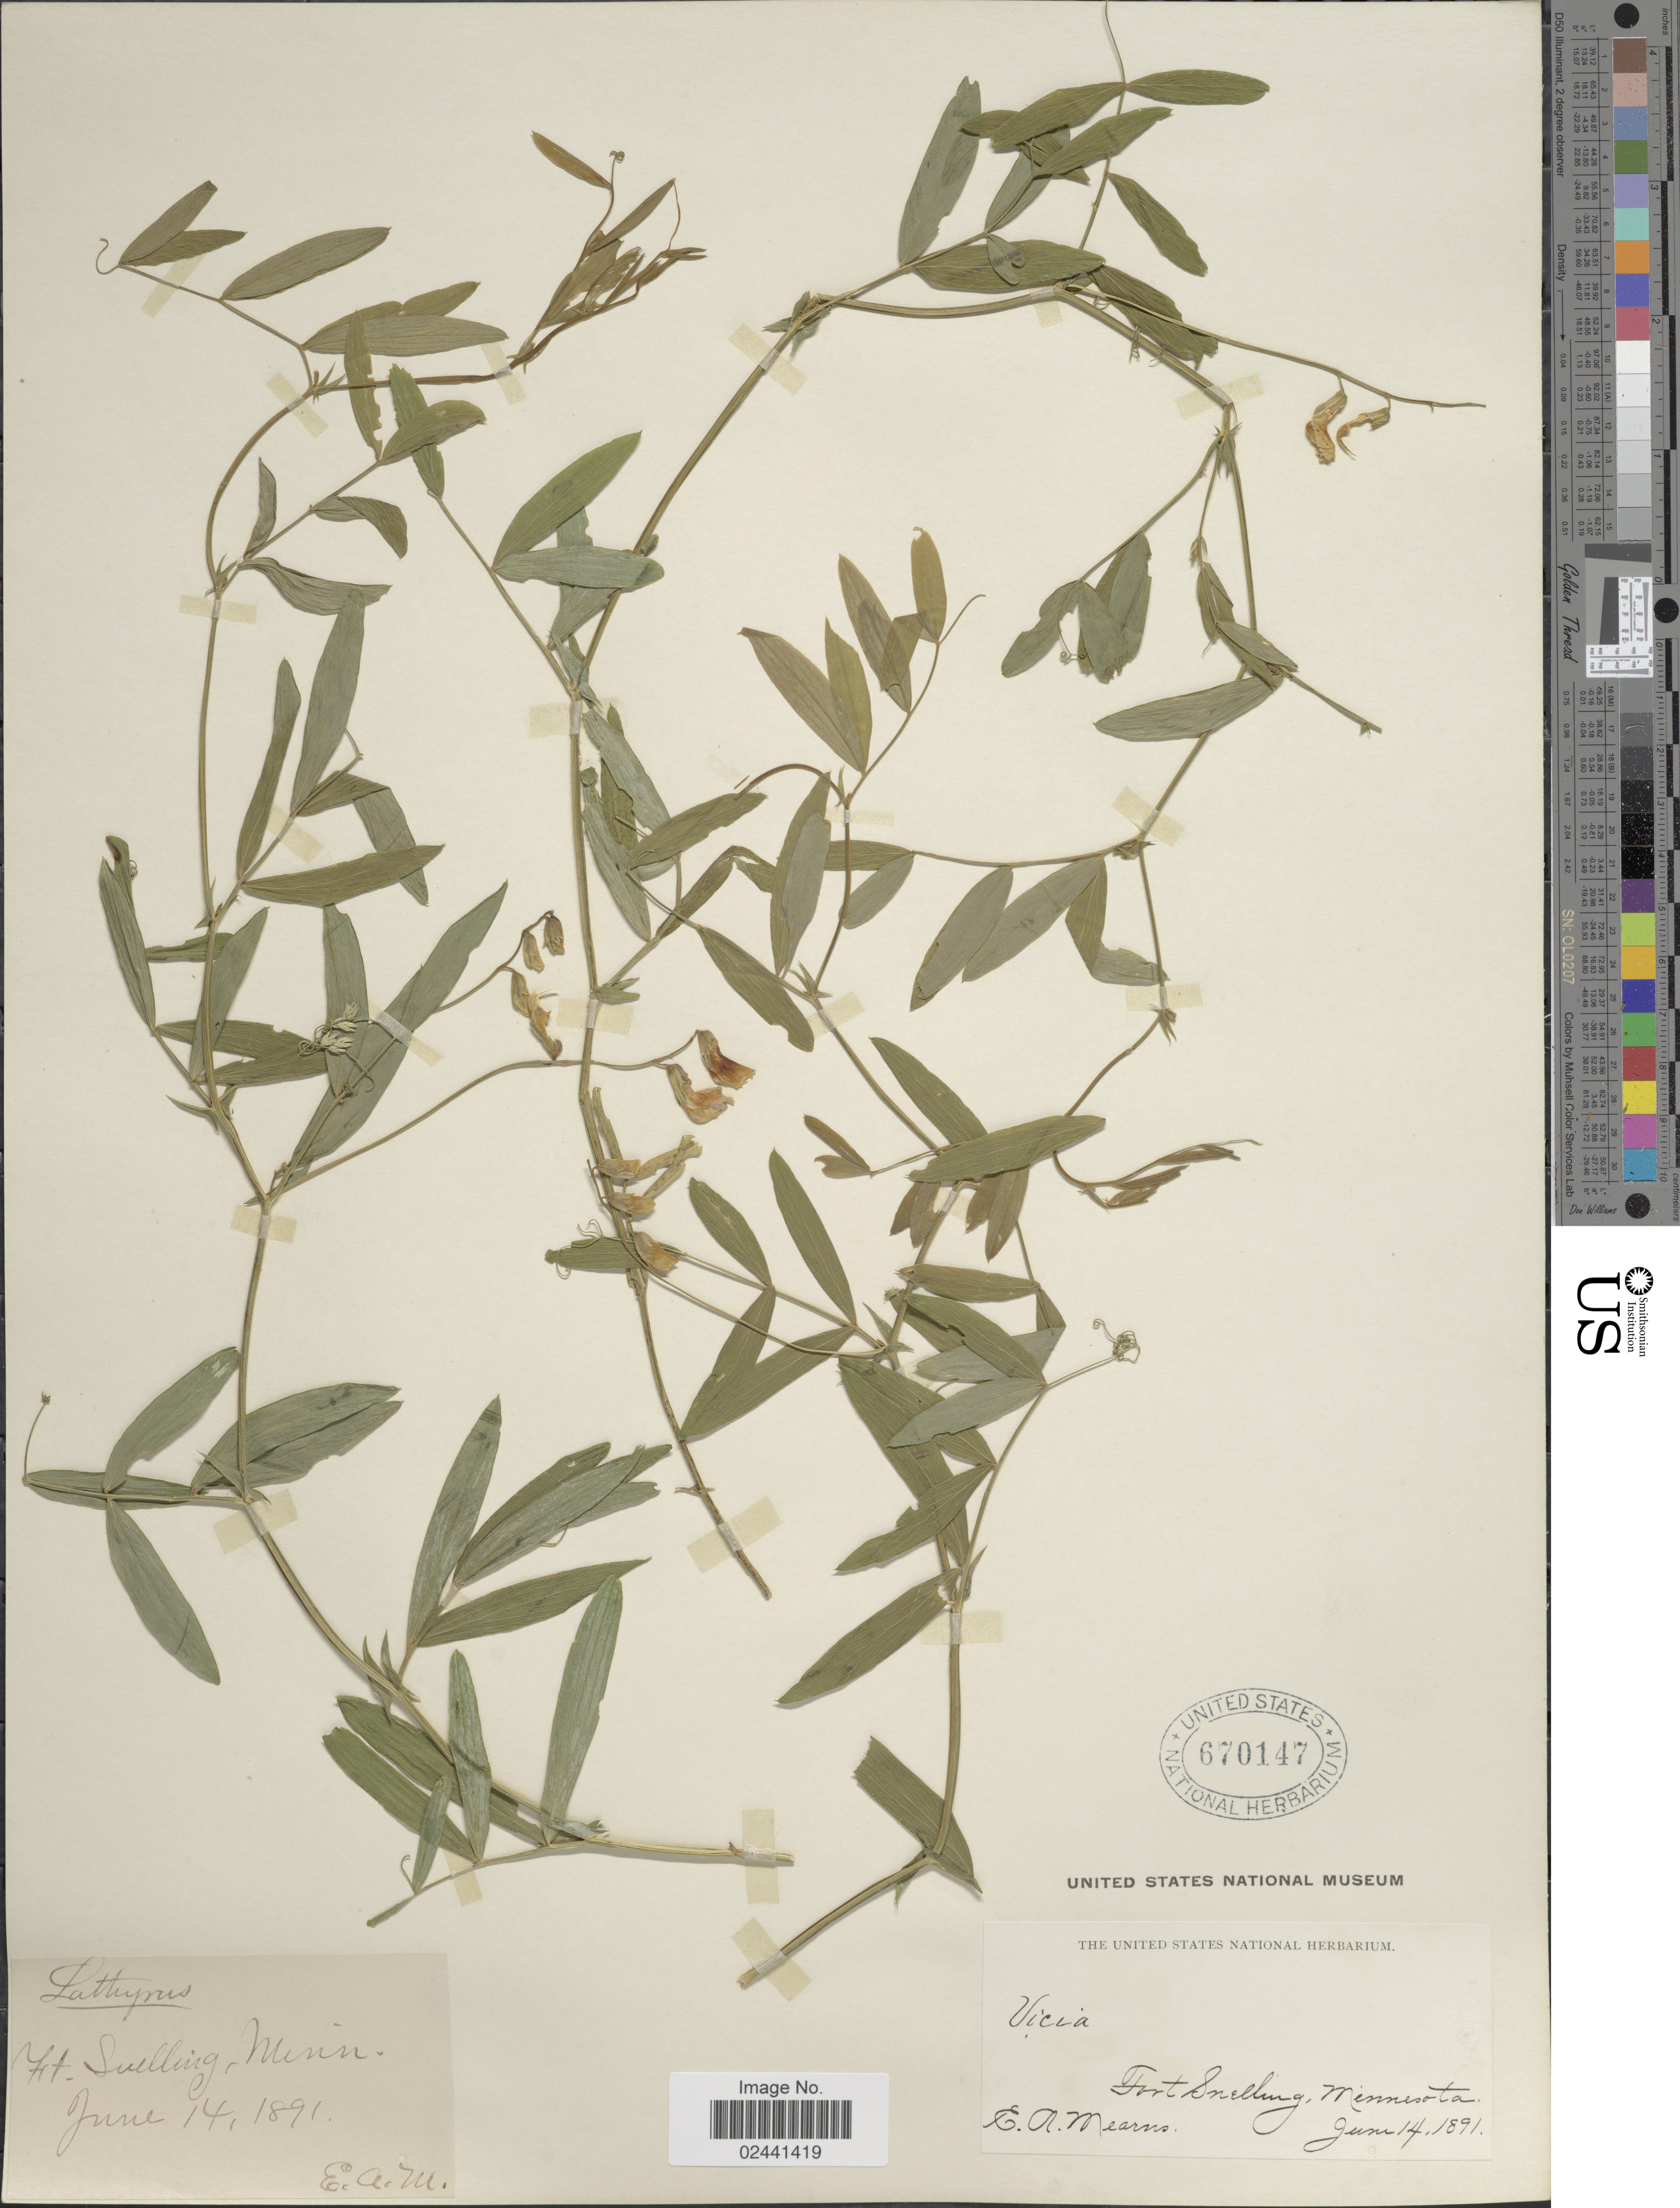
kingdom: Plantae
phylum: Tracheophyta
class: Magnoliopsida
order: Fabales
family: Fabaceae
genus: Lathyrus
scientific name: Lathyrus palustris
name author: L.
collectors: E. A. Mearns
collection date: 1891-06-14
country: United States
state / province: Minnesota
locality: Fort Snelling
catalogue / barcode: US 670147